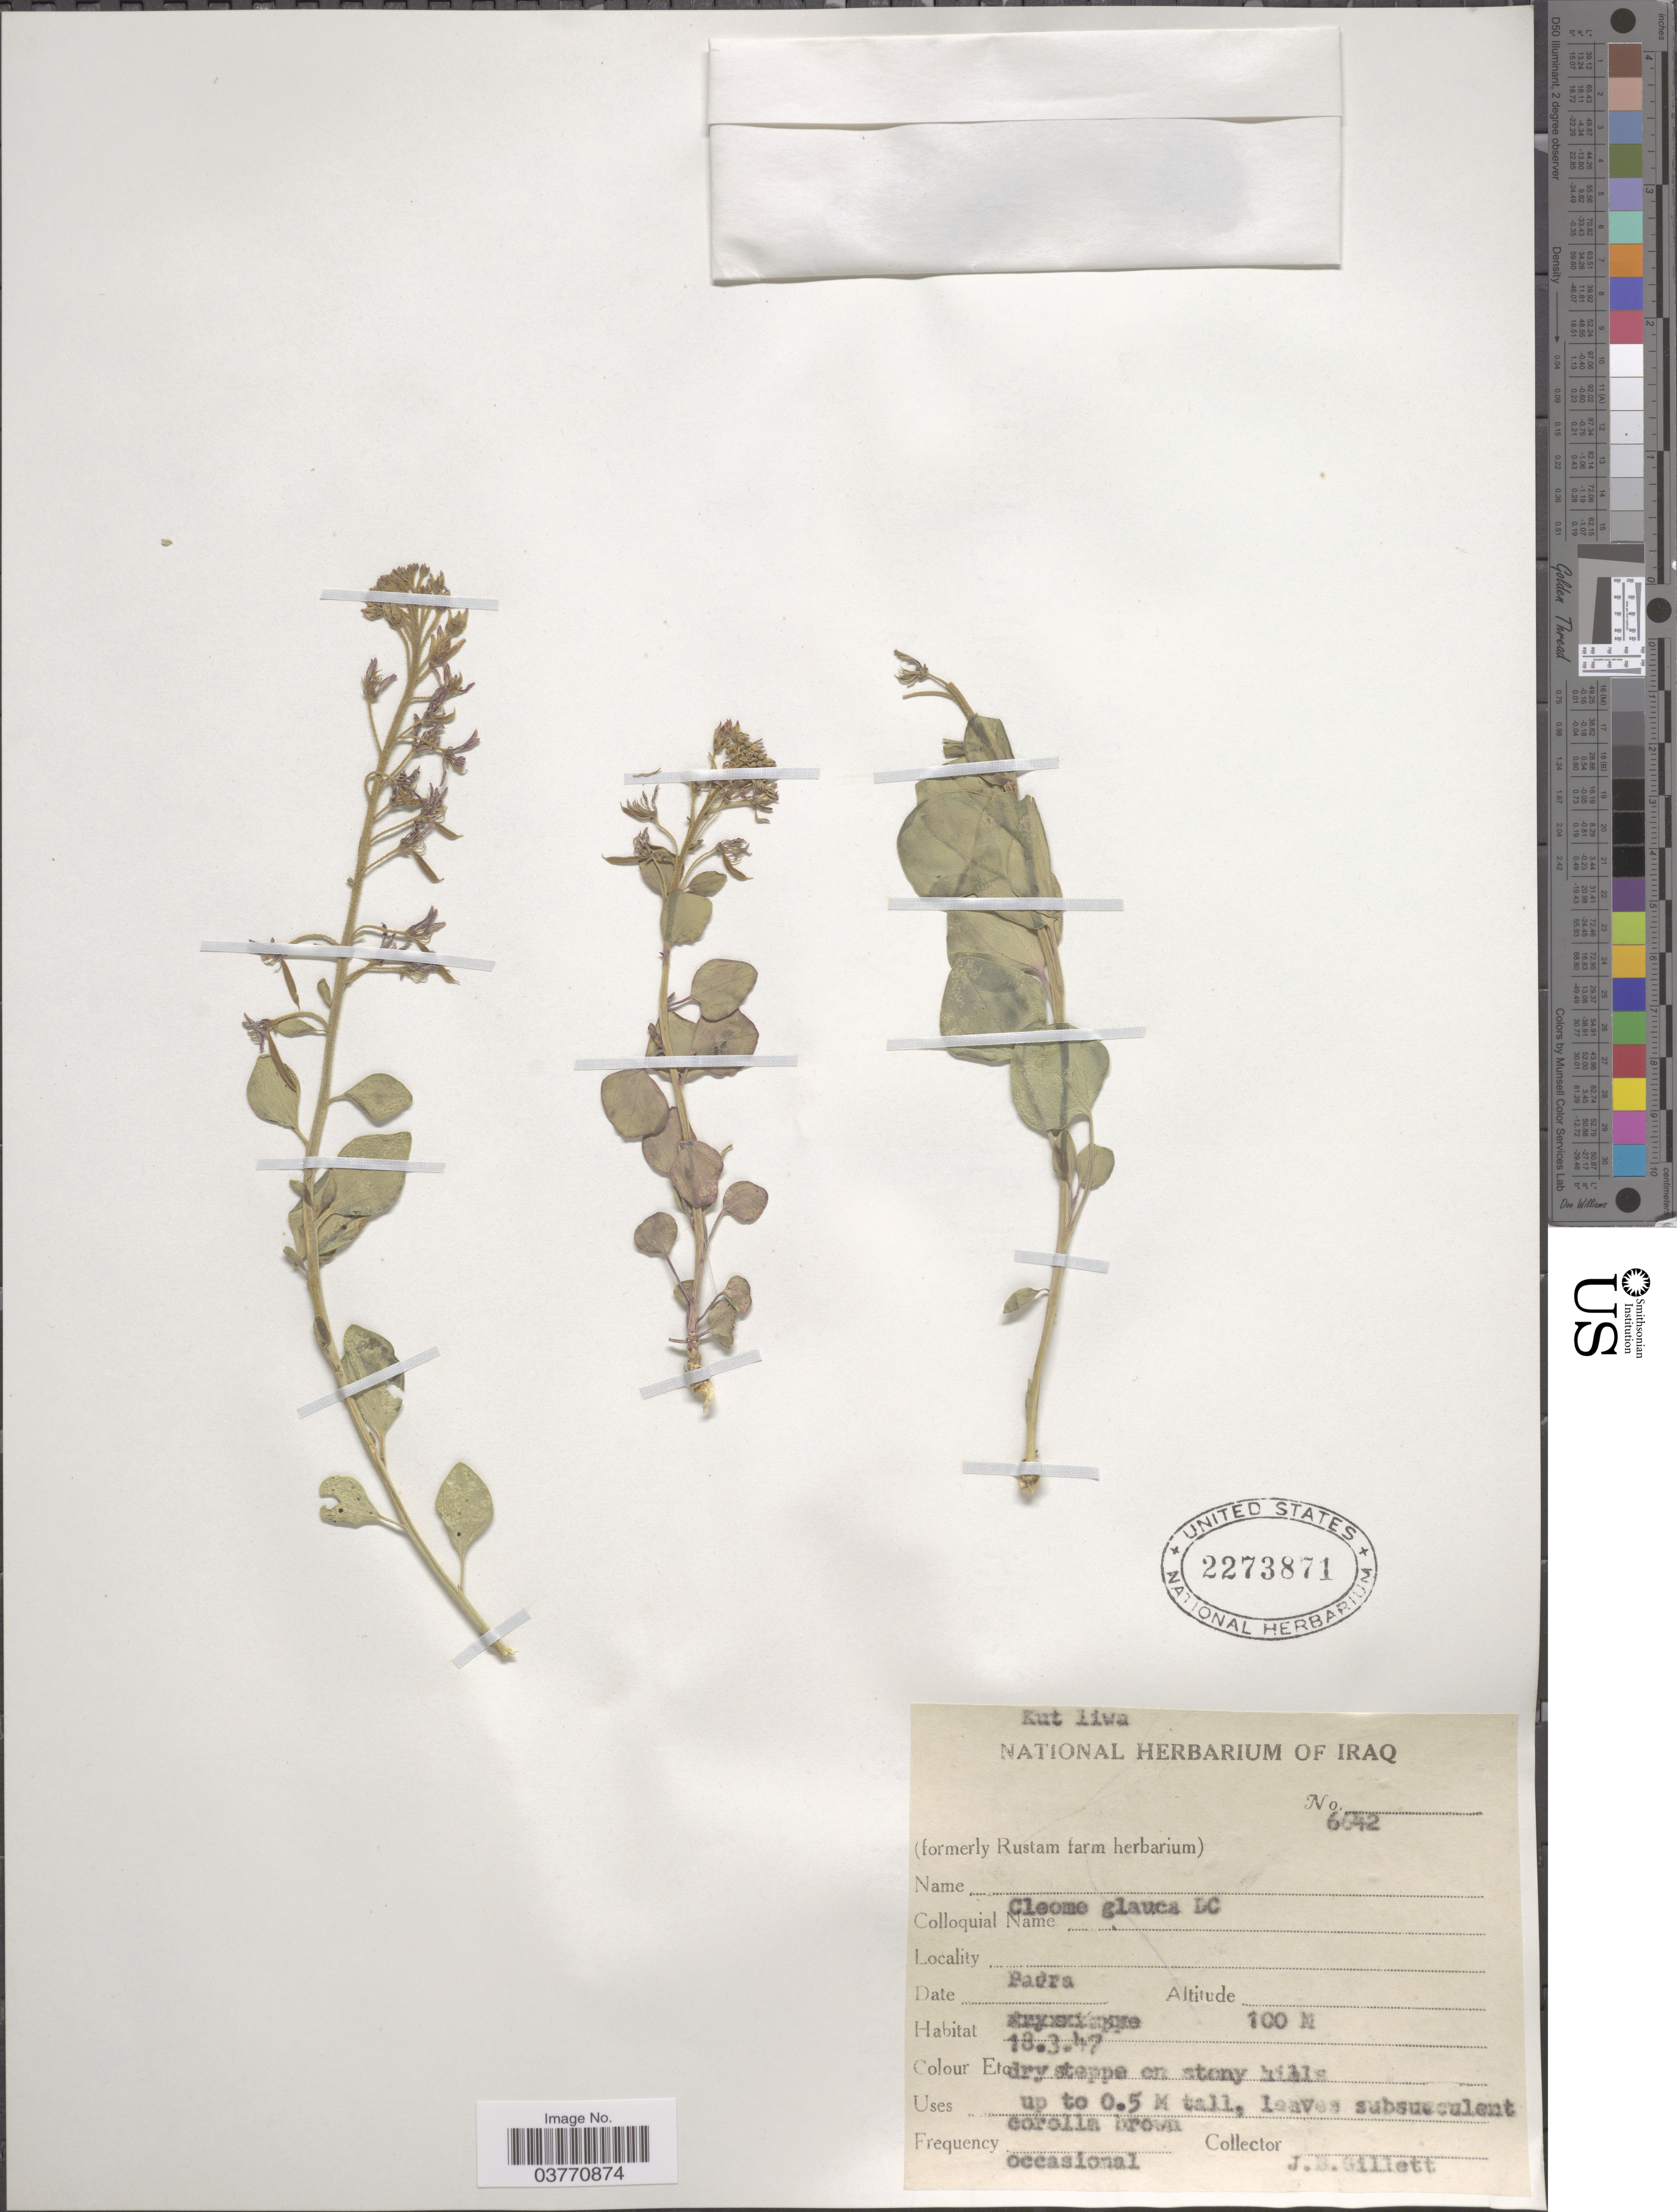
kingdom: Plantae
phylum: Tracheophyta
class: Magnoliopsida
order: Brassicales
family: Cleomaceae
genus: Cleome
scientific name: Cleome glaucescens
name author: DC.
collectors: J. B. Gillett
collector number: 6642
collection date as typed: Transcribed d/m/y: 18/3/47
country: Iraq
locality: Kut liwa. Badra.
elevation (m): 100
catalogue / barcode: US 2273871